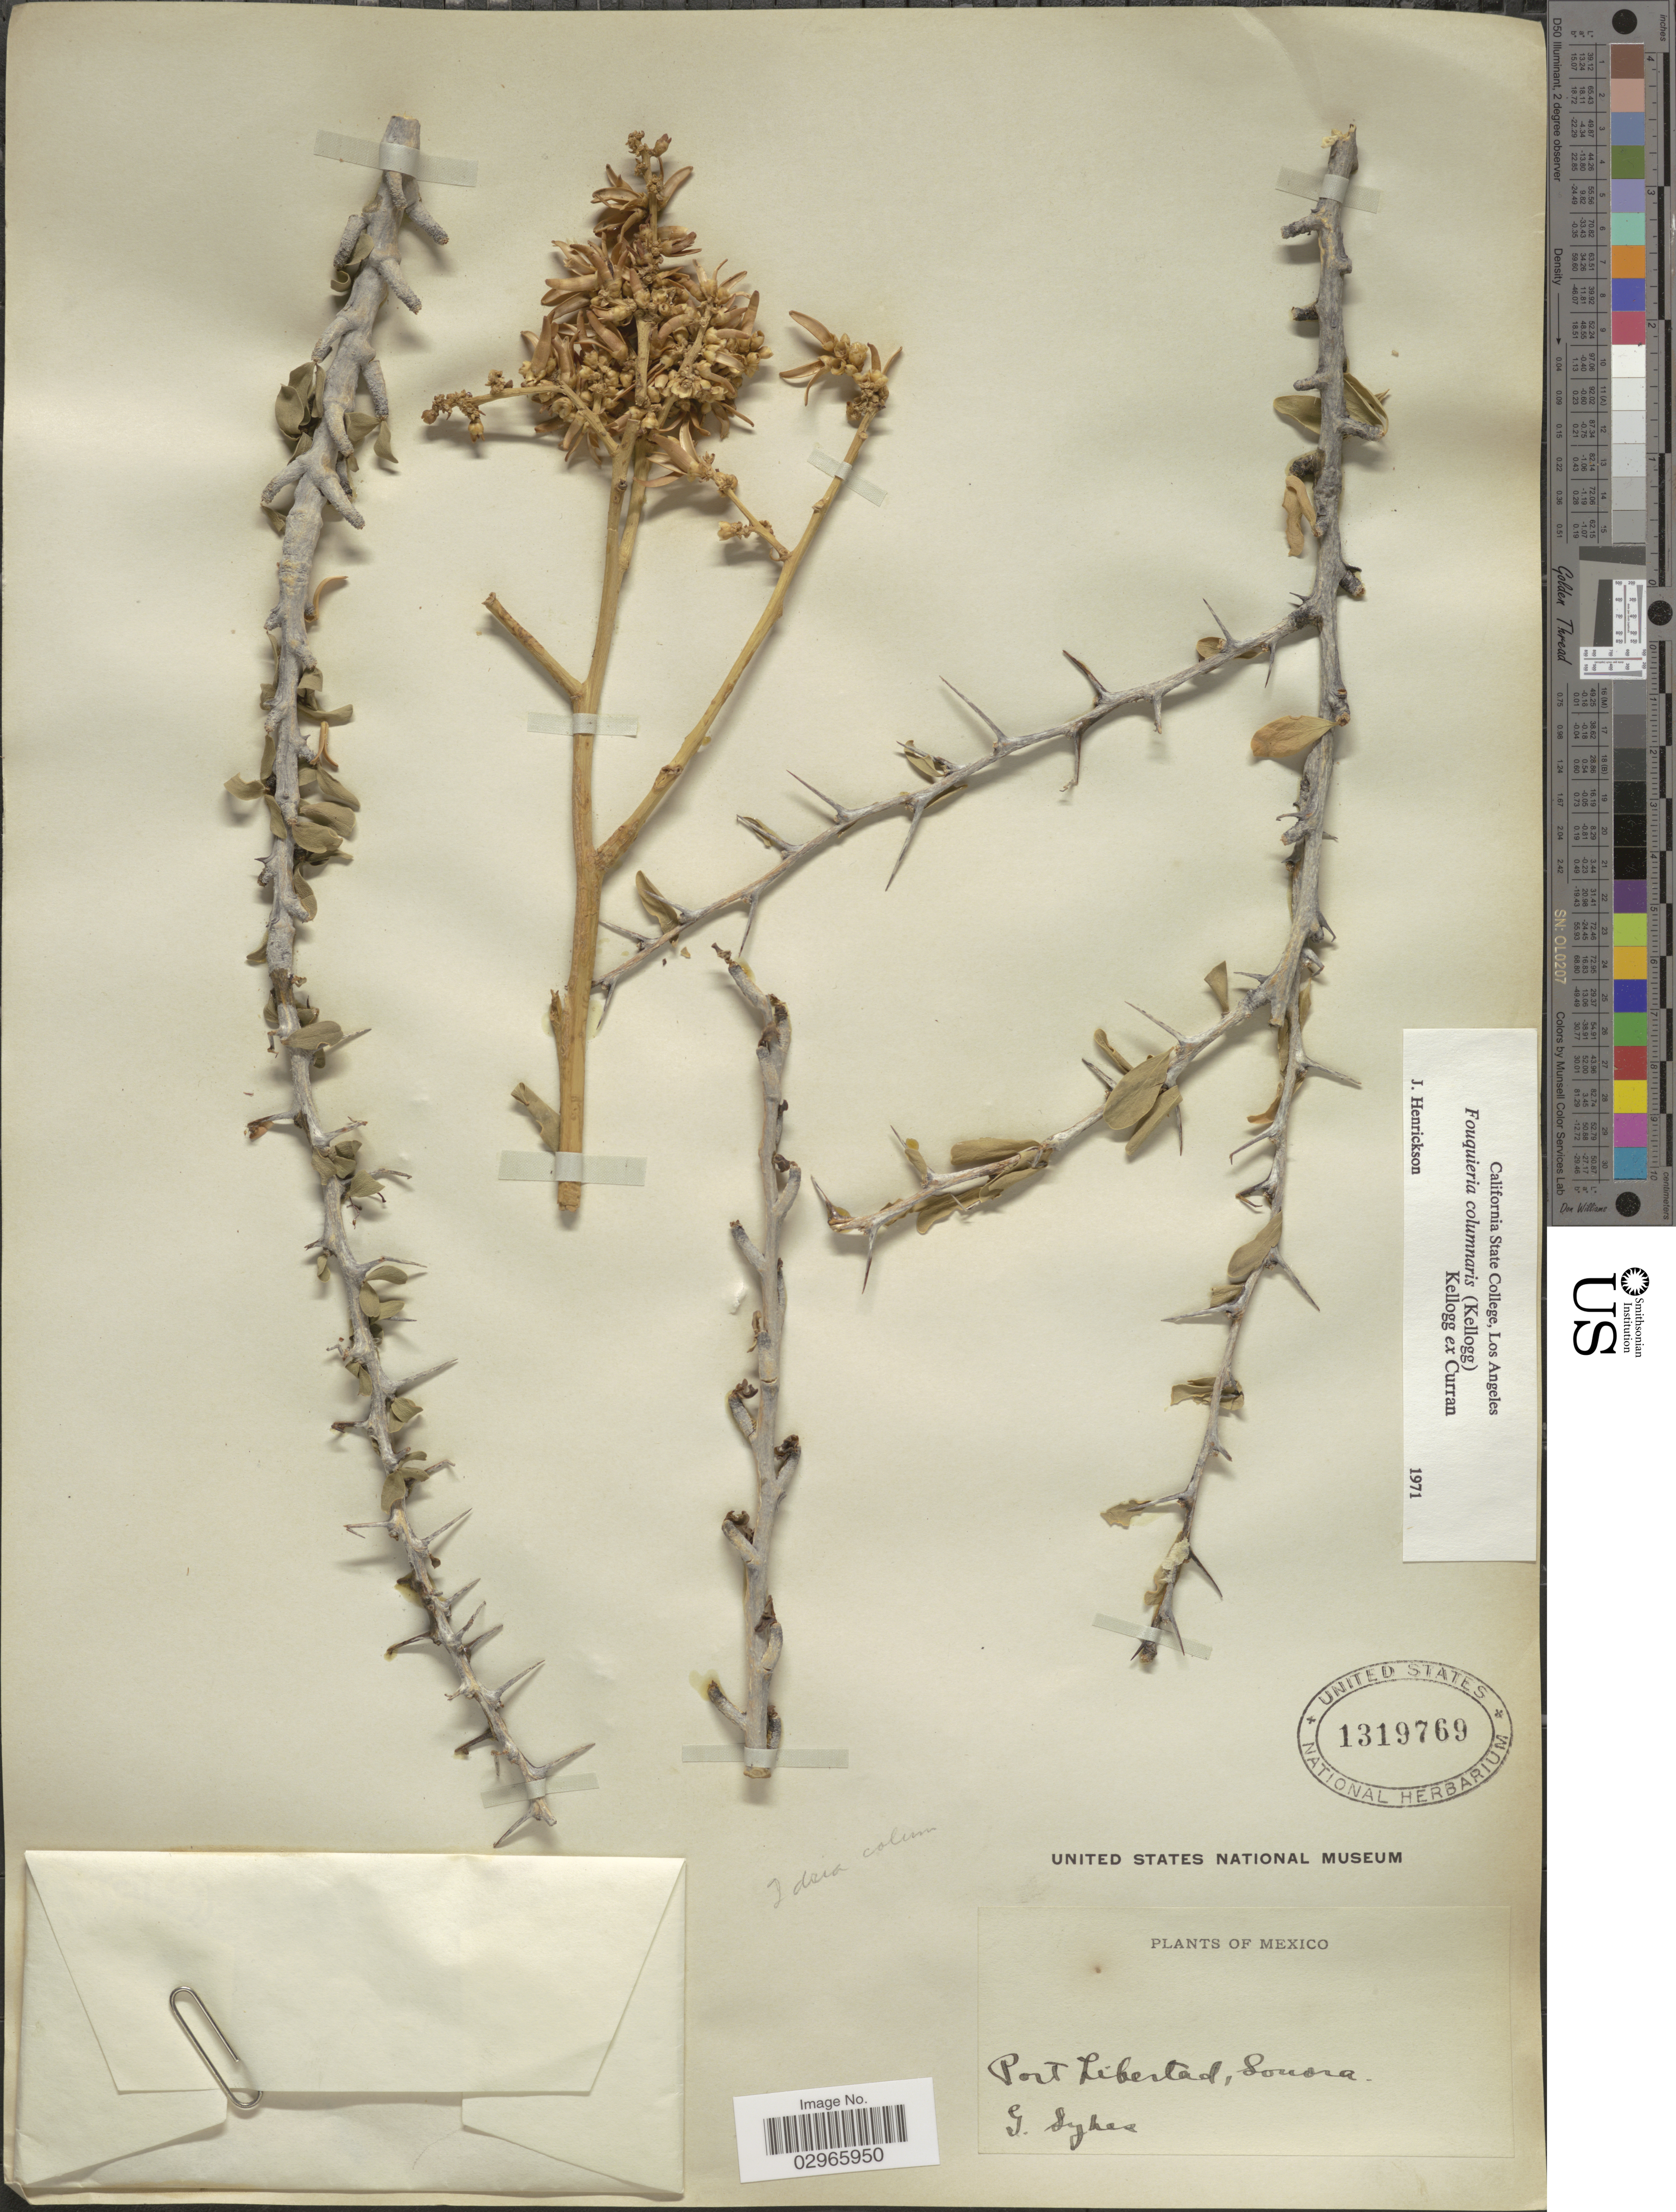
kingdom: Plantae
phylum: Tracheophyta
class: Magnoliopsida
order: Ericales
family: Fouquieriaceae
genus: Idria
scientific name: Idria columnaria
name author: Kellogg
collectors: G. Sykes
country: Mexico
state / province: Sonora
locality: Port Libertad.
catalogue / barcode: US 1319769